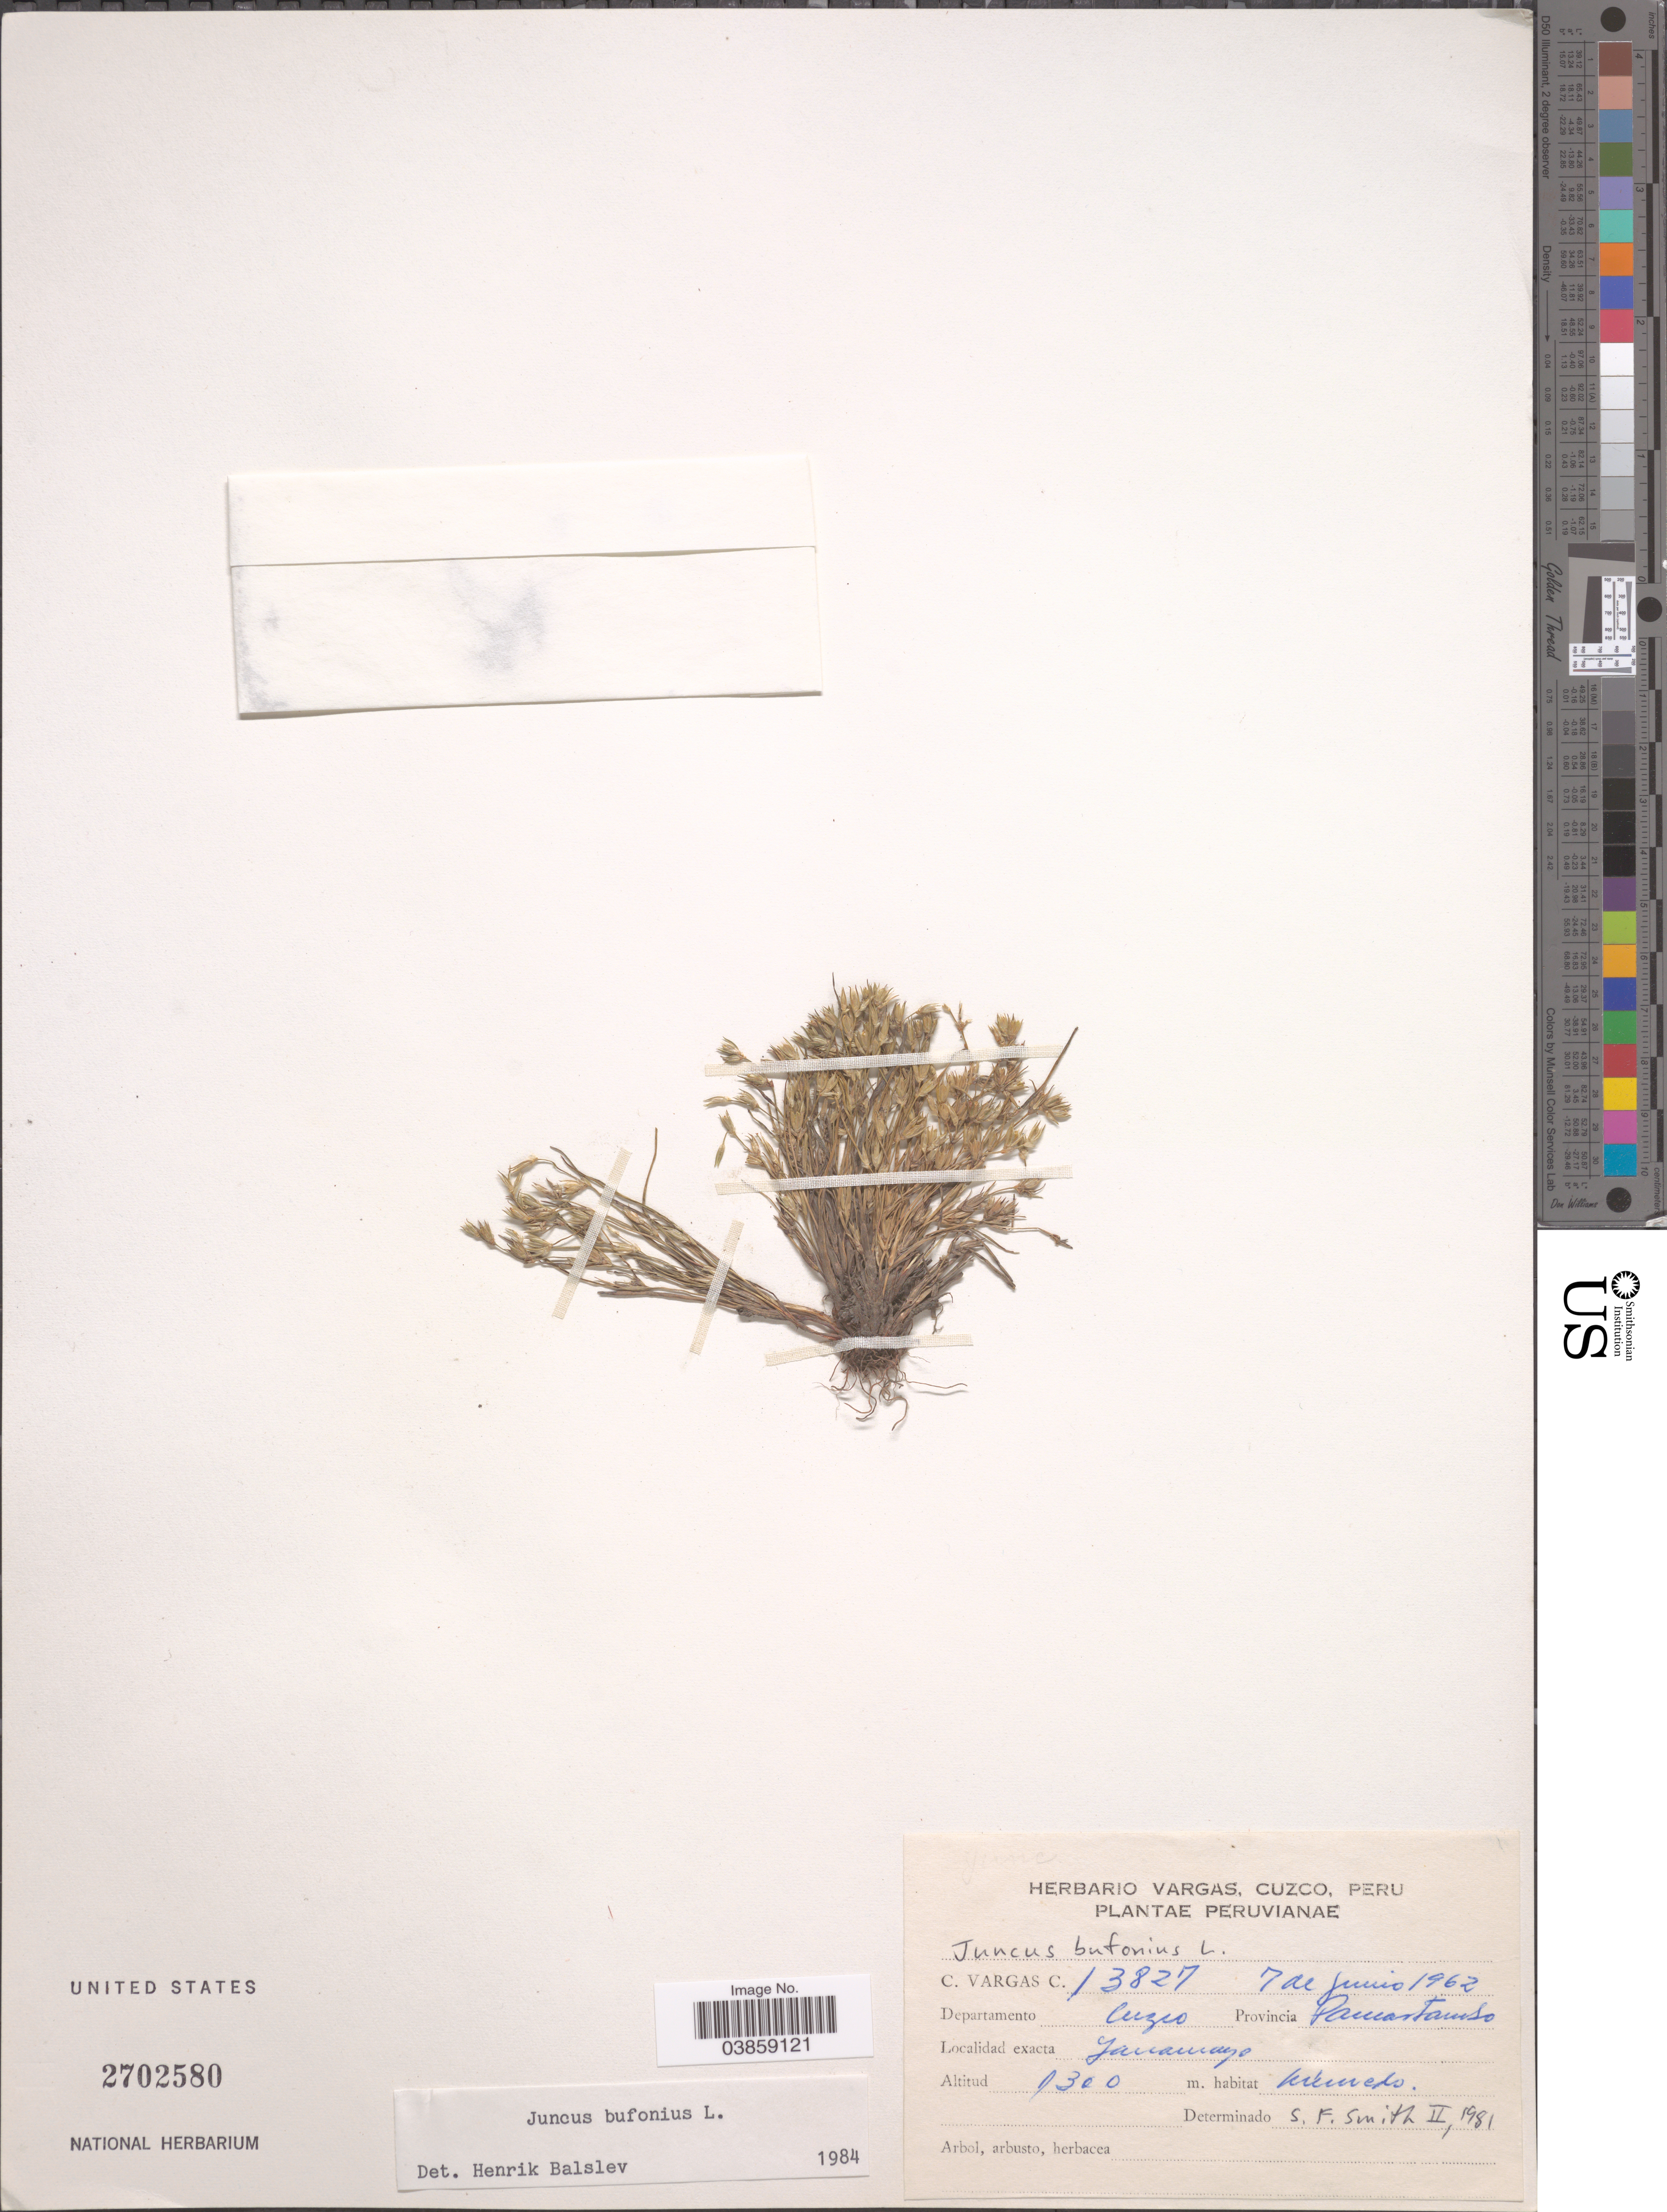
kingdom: Plantae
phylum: Tracheophyta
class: Liliopsida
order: Poales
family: Juncaceae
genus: Juncus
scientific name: Juncus bufonius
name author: L.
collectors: C. Vargas Calderón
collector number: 13827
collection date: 1962-06-07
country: Peru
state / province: Cusco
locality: Departamento Cusco. Provincia Paucartambo. Yanamayo.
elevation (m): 1300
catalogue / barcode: US 2702580